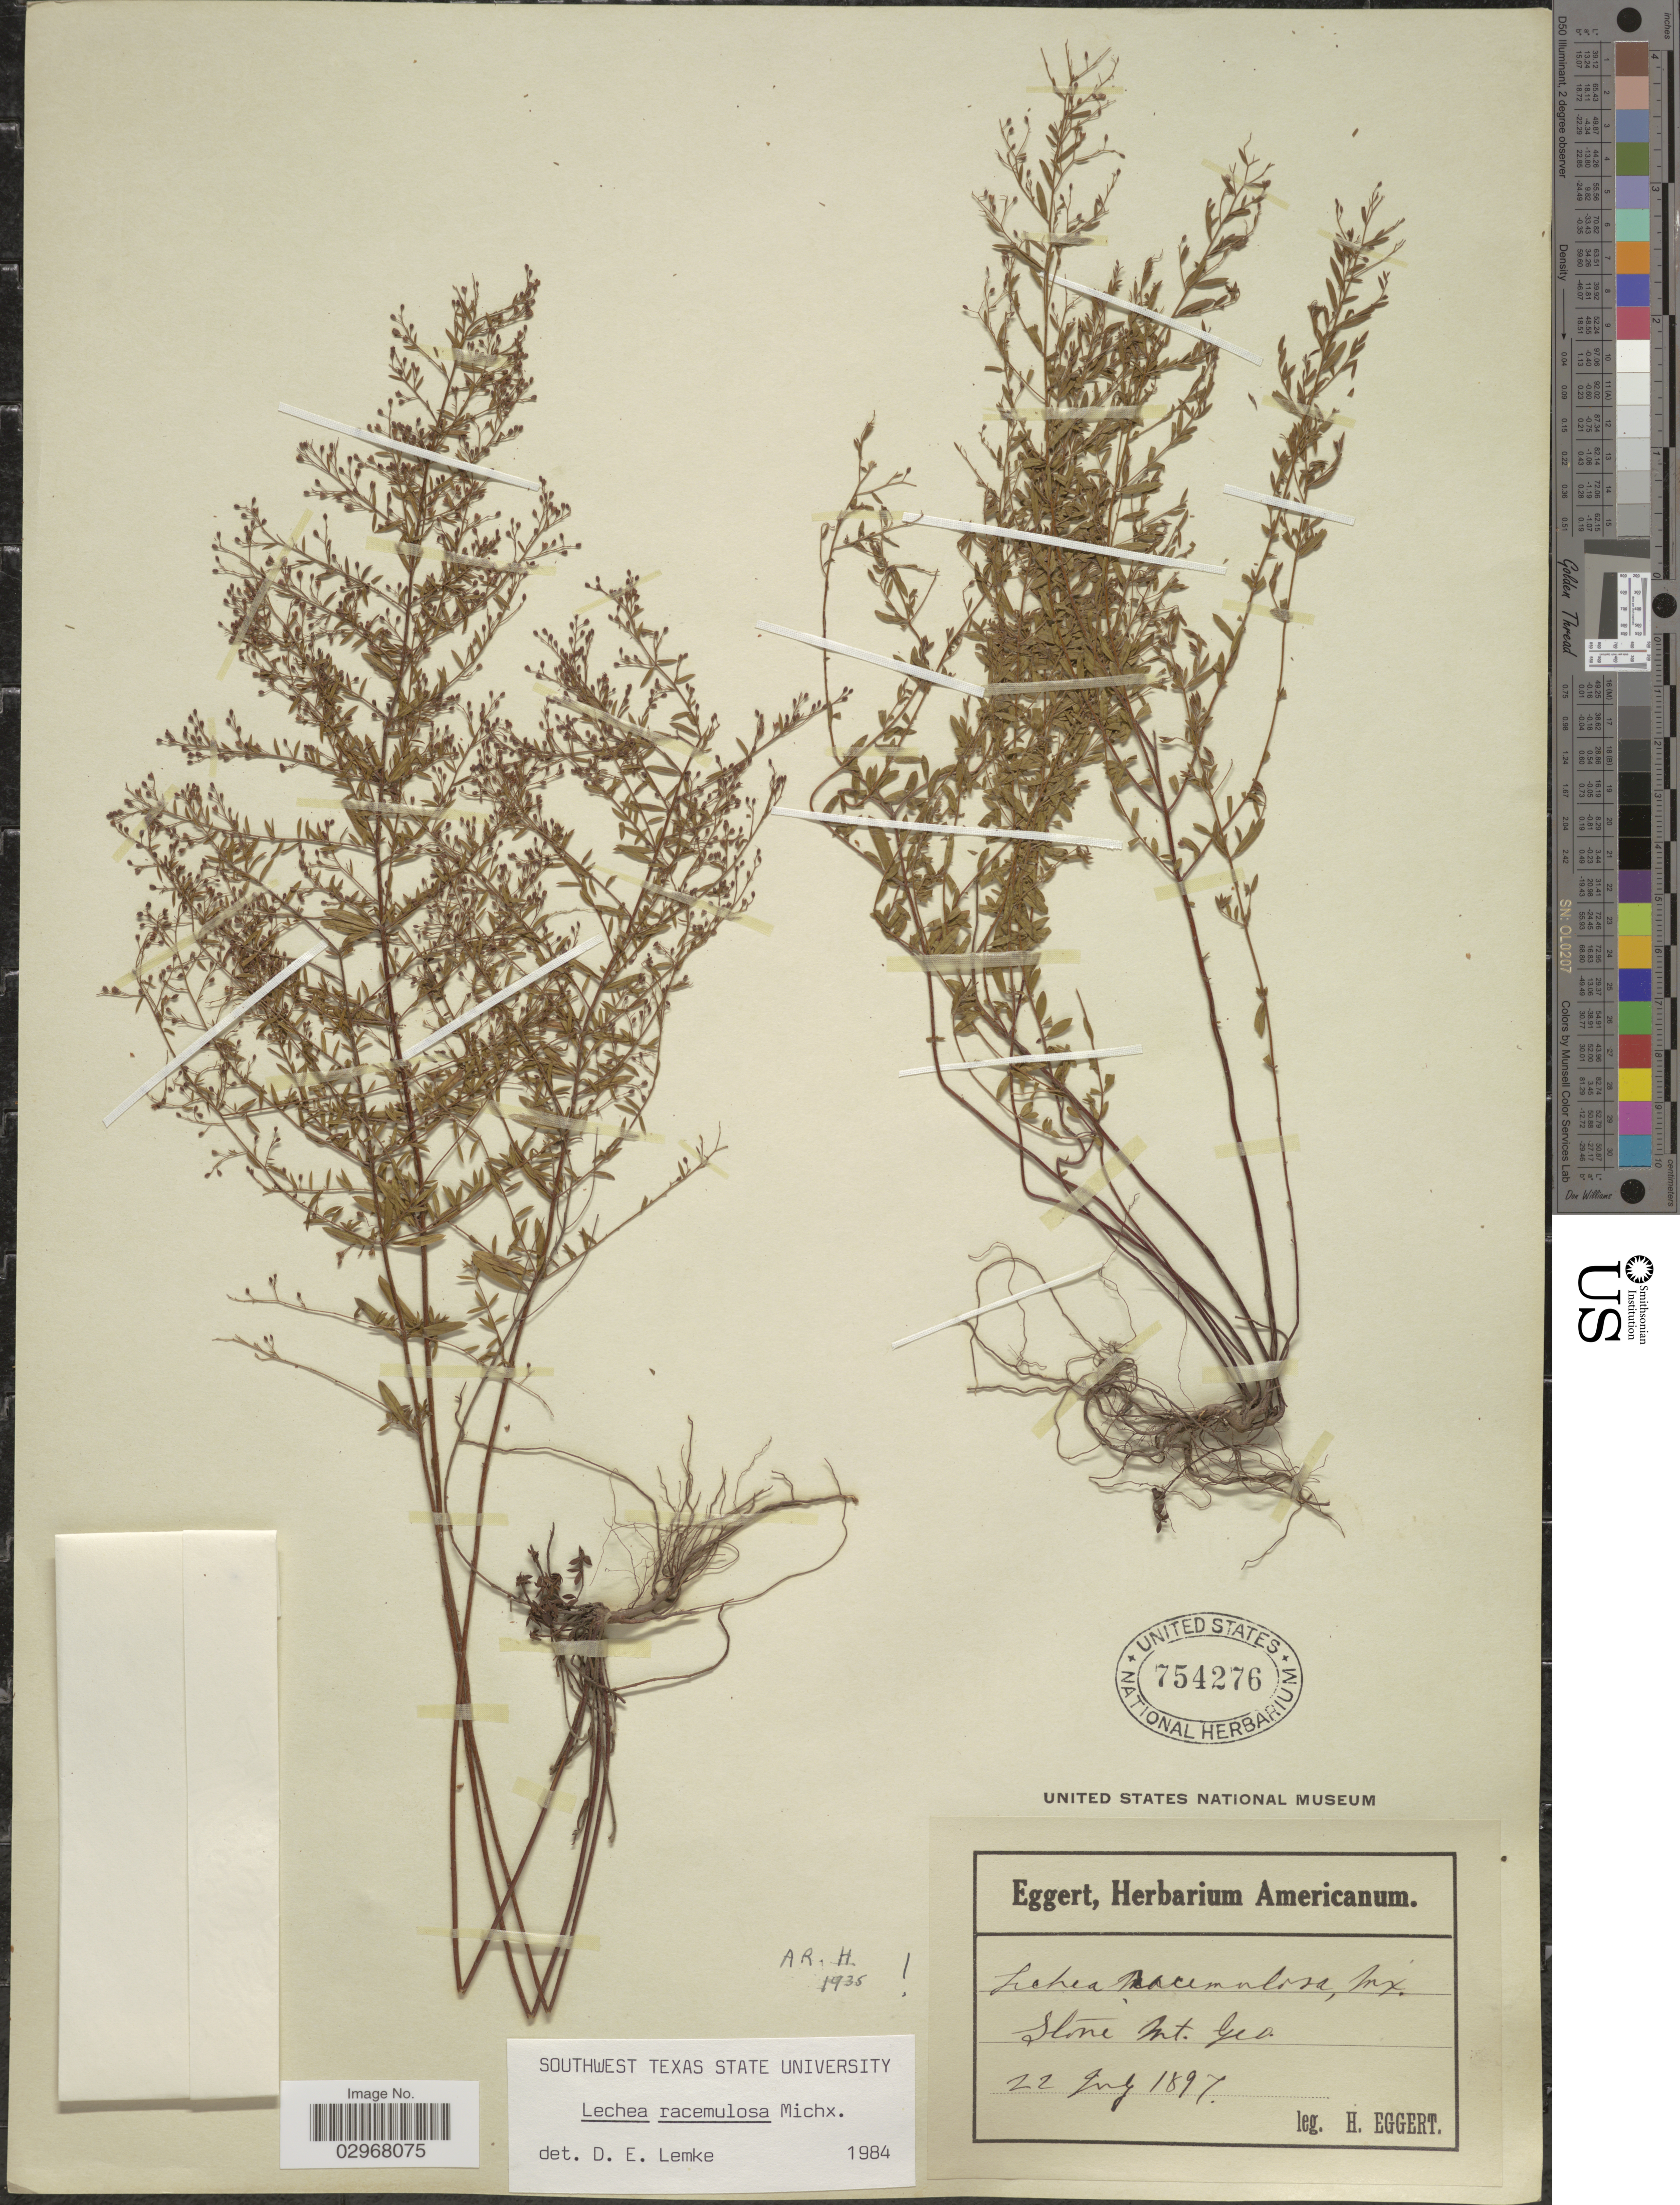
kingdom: Plantae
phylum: Tracheophyta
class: Magnoliopsida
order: Malvales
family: Cistaceae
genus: Lechea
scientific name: Lechea racemulosa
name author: Michx.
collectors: H. Eggert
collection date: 1897-07-22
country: United States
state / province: Georgia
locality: Stone Mt. Geo.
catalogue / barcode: US 754276